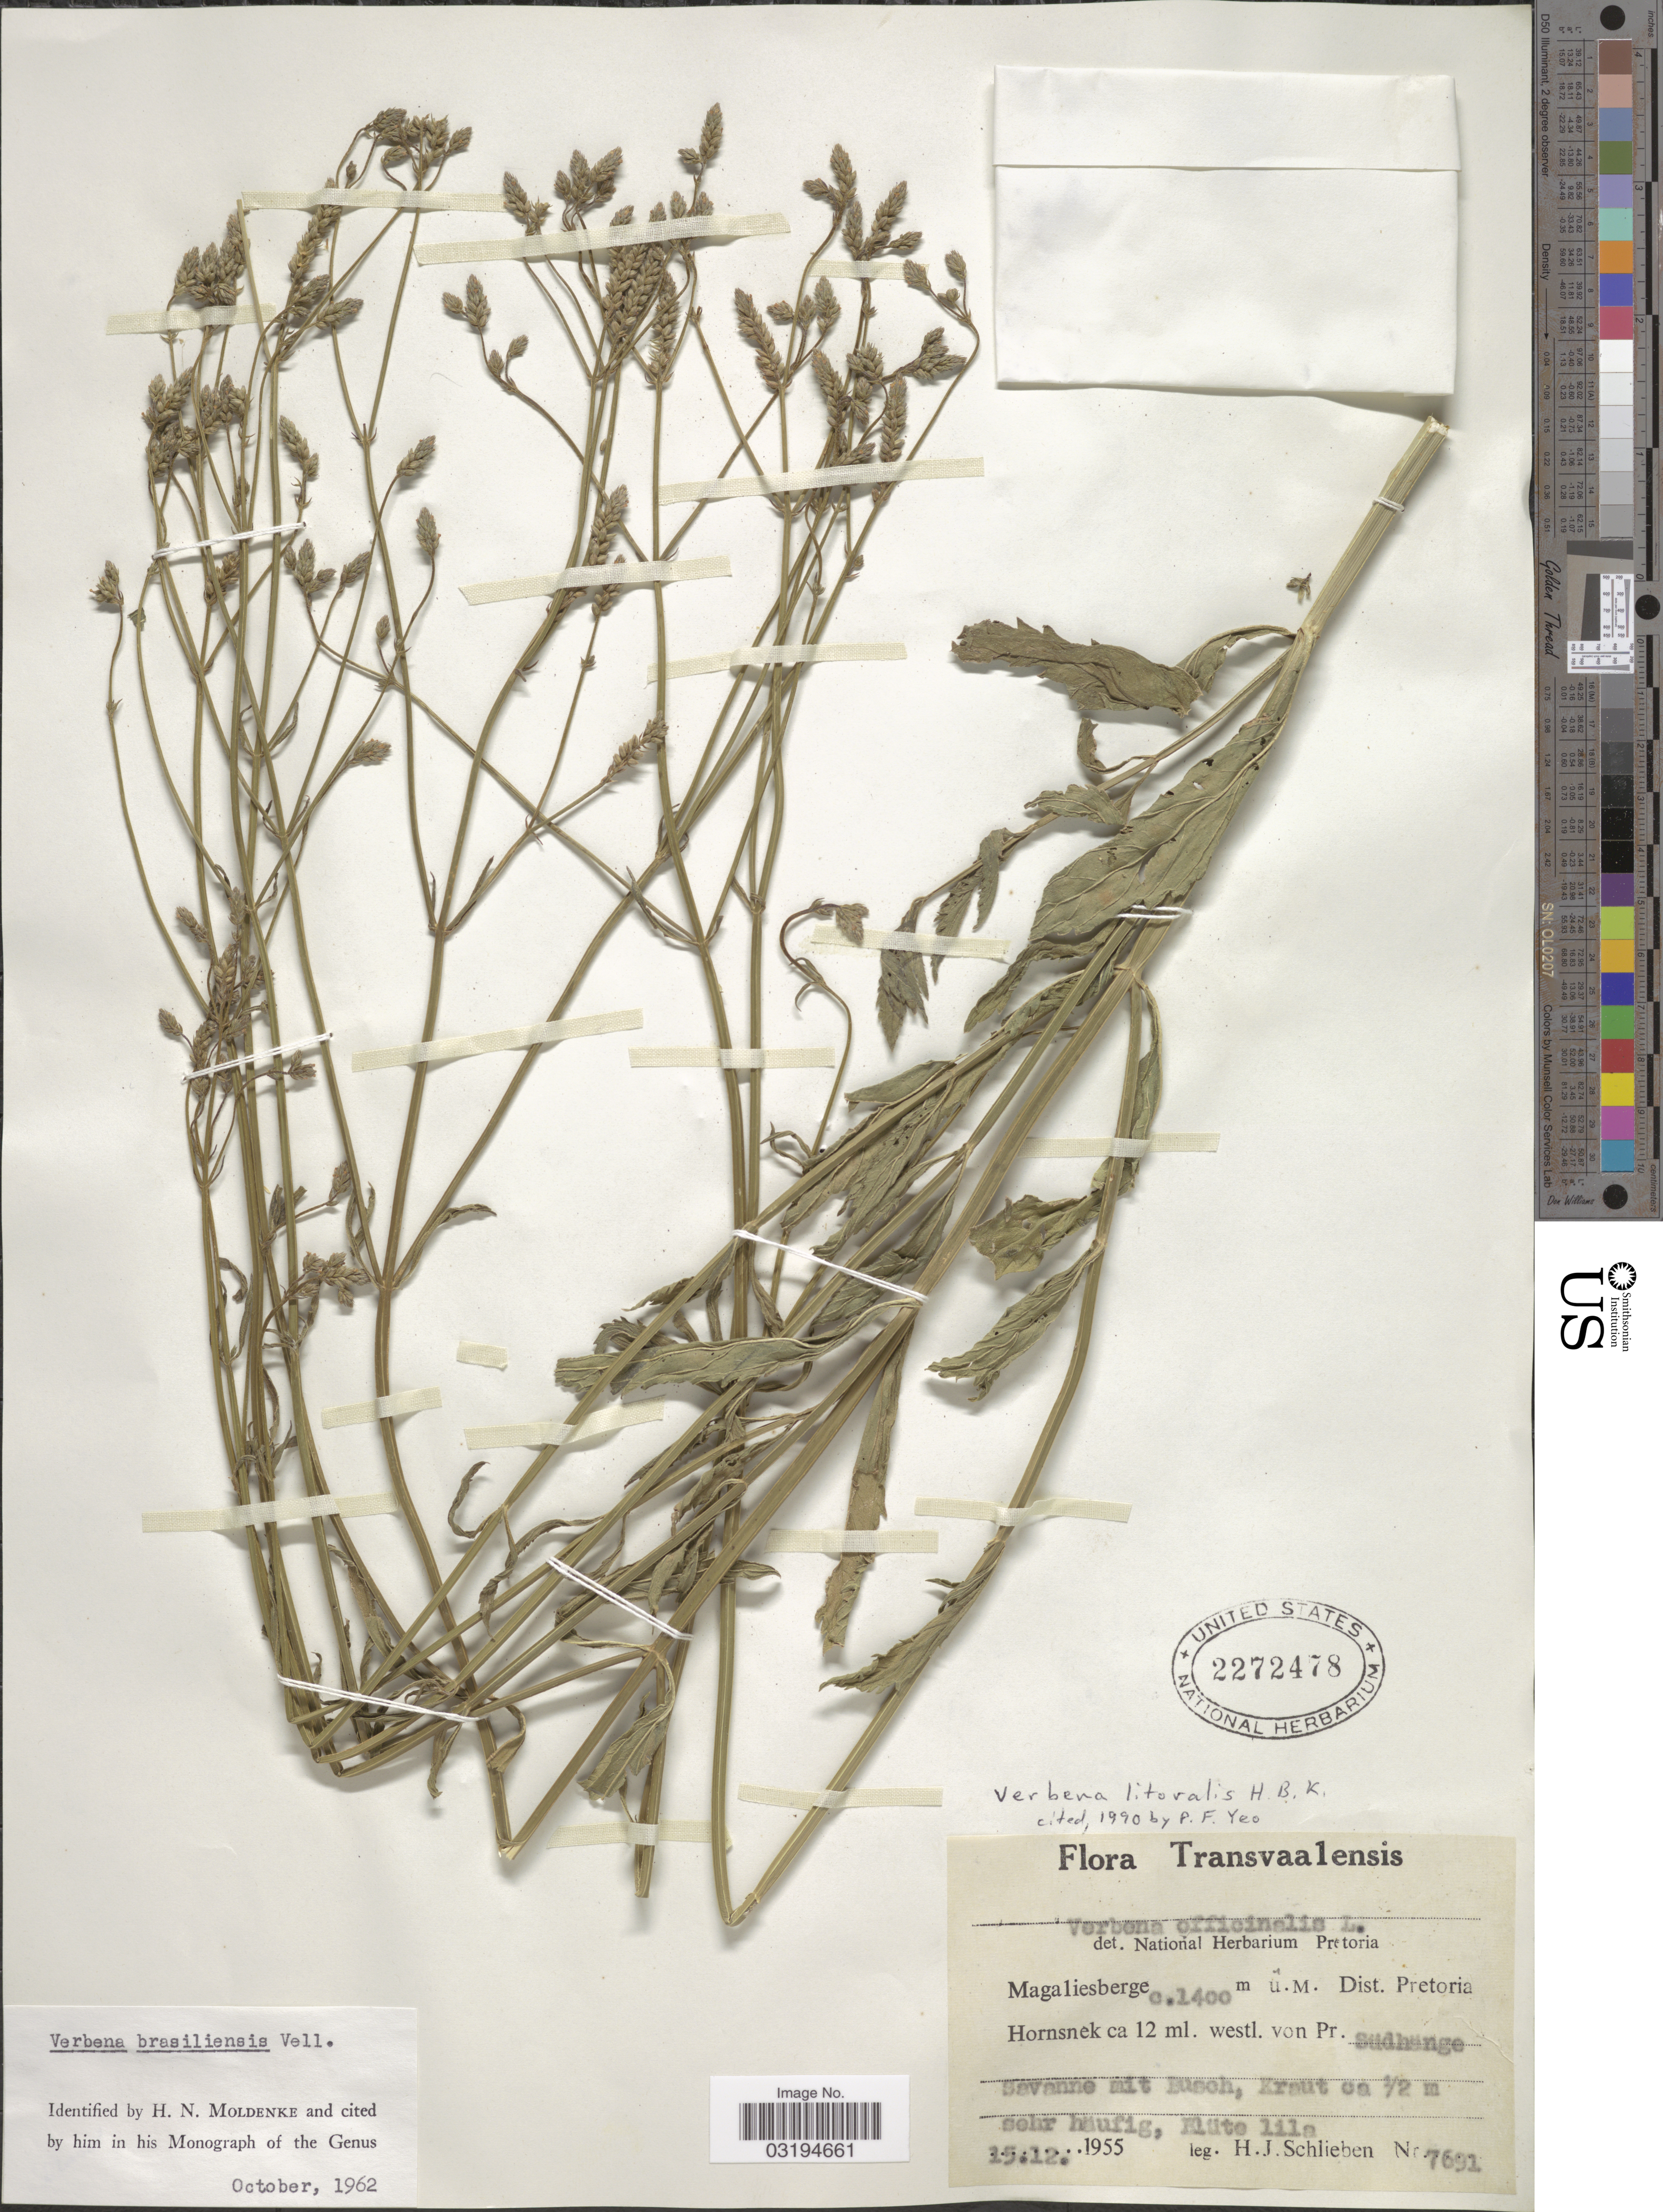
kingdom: Plantae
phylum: Tracheophyta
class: Magnoliopsida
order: Lamiales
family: Verbenaceae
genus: Verbena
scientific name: Verbena litoralis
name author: Kunth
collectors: H. J. Schlieben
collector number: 7691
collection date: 1955-12-15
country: South Africa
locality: Transvaalensis. Magaliesberge. Dist. Pretoria. Hornsnek ca 12 ml. westl. von Pr. Südhänge.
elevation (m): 1400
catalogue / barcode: US 2272478